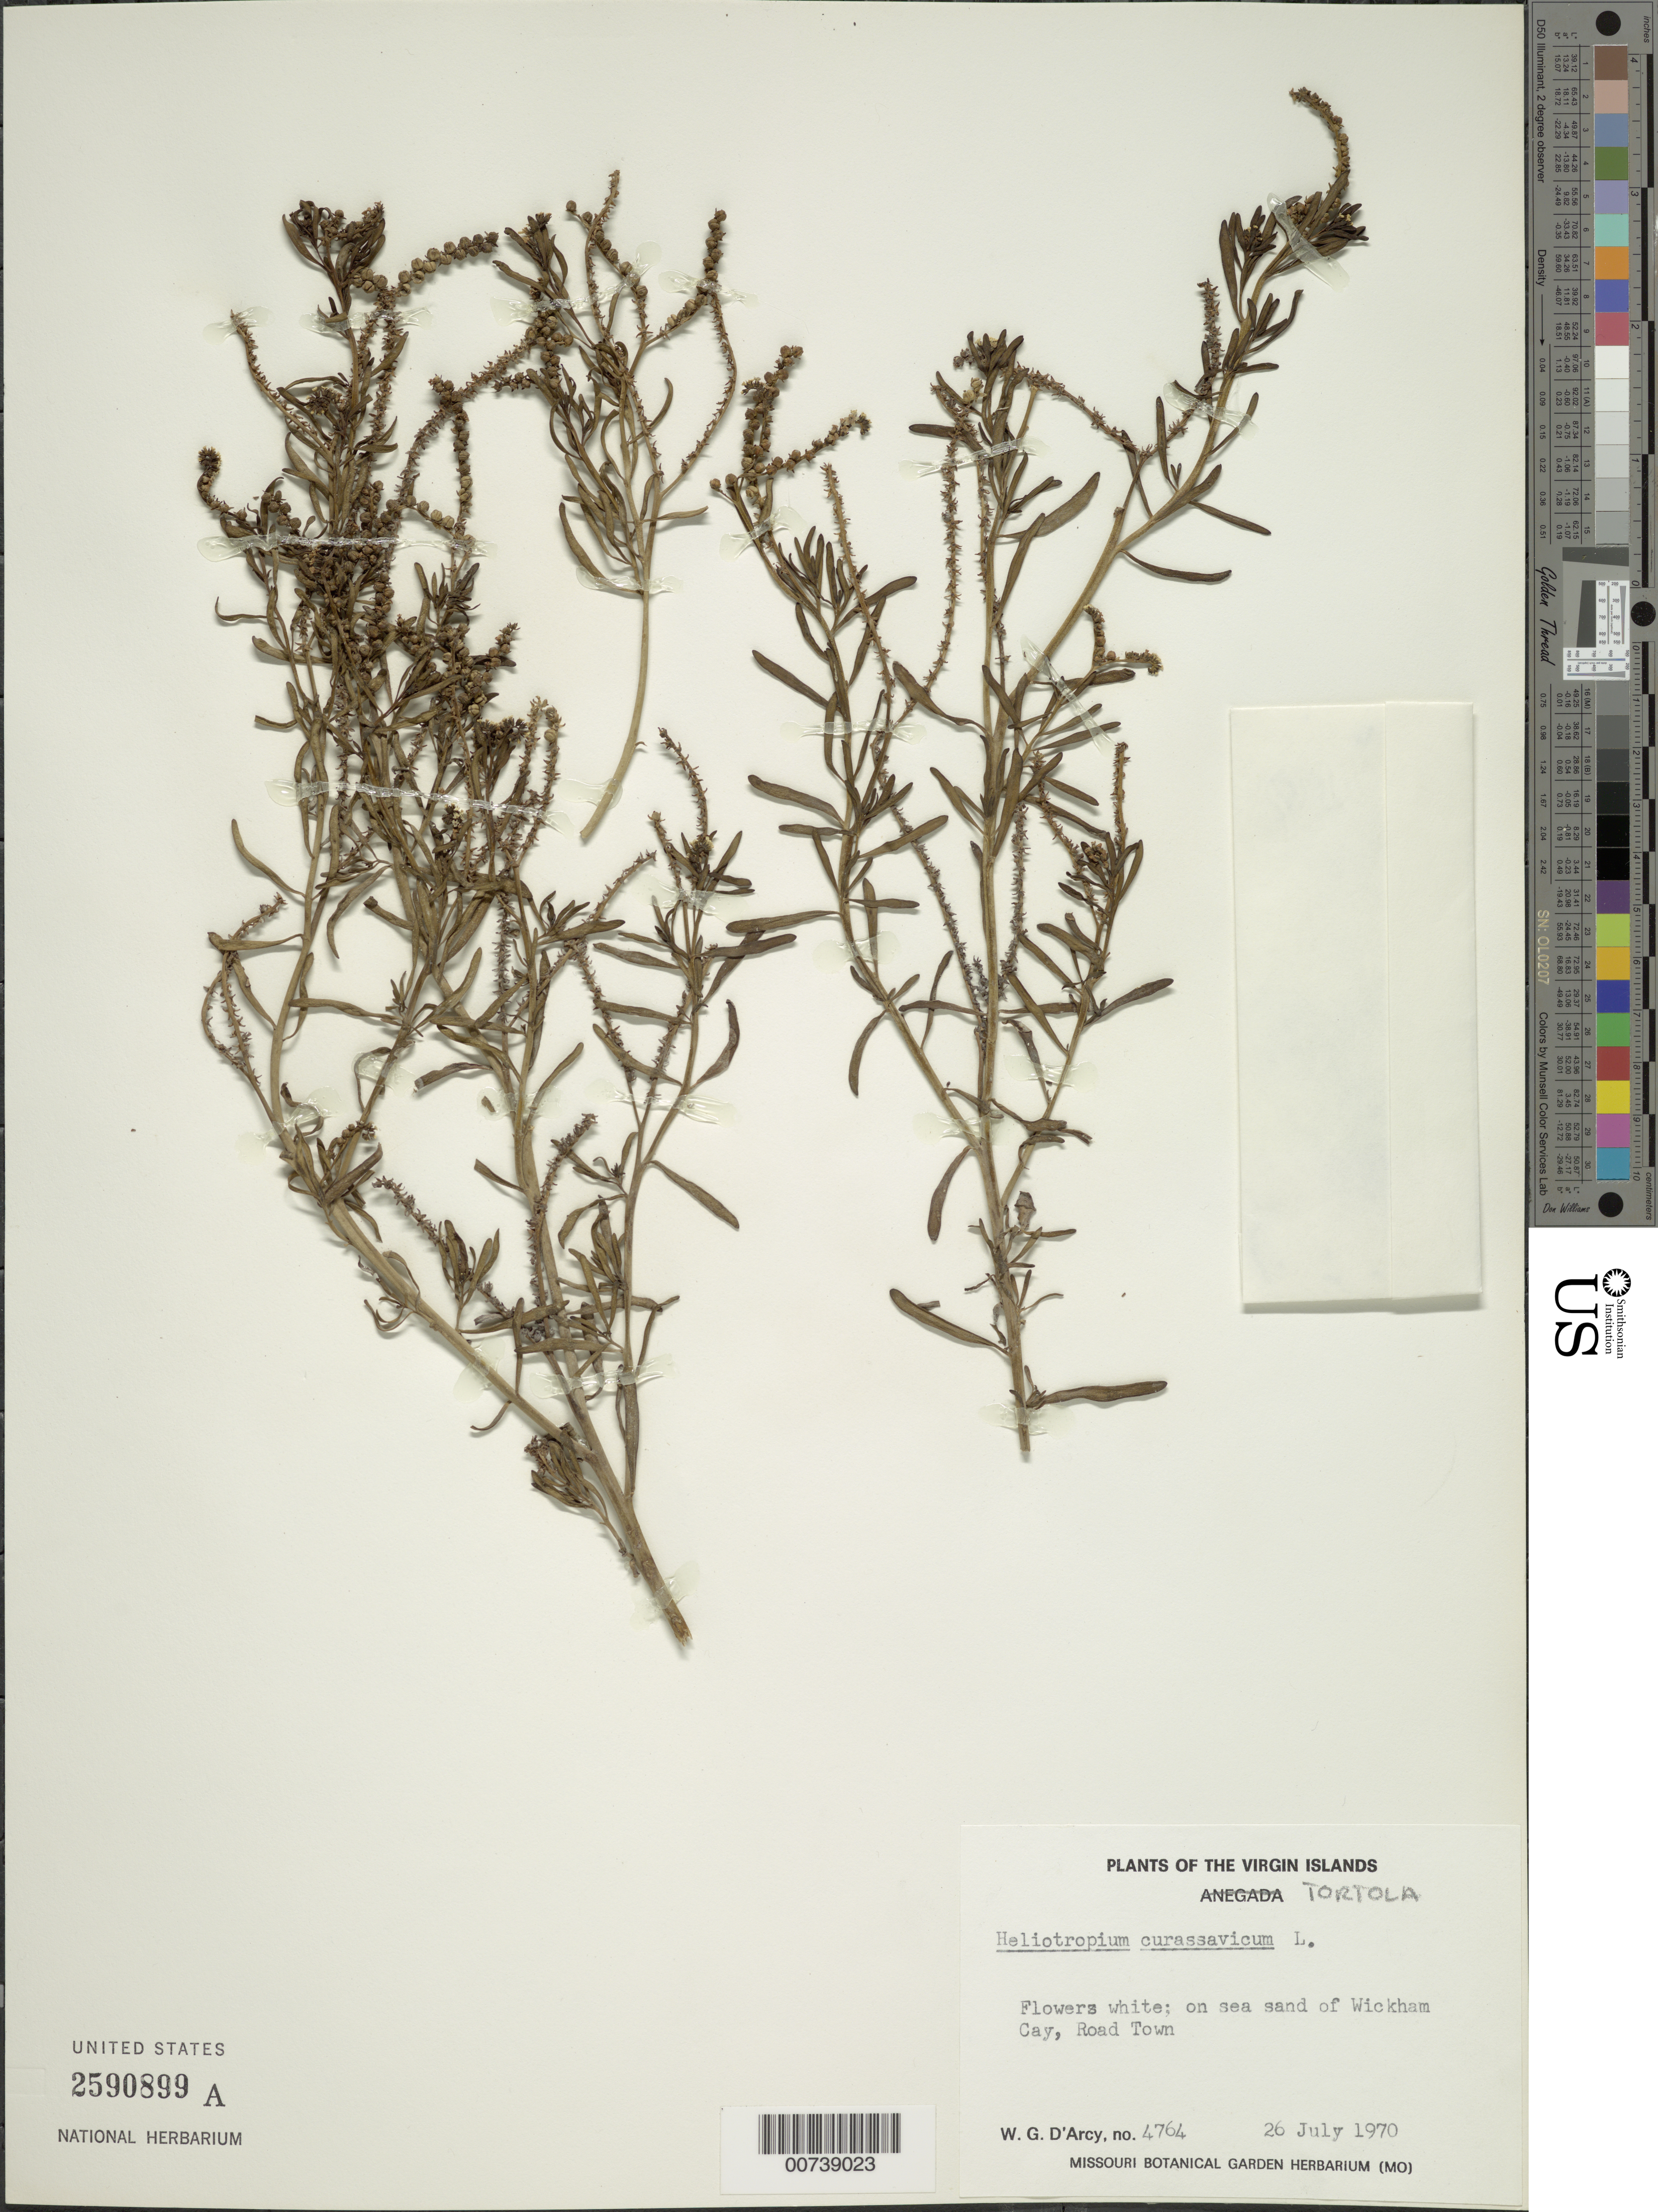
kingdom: Plantae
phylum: Tracheophyta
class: Magnoliopsida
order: Boraginales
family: Heliotropiaceae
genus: Heliotropium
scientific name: Heliotropium curassavicum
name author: L.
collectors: W. G. D'Arcy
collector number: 4764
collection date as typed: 26 Jul 1970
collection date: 1970-07-26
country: British Virgin Islands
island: Tortola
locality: Wickham Cay, Road Town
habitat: On sea sand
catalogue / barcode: US 2590899A